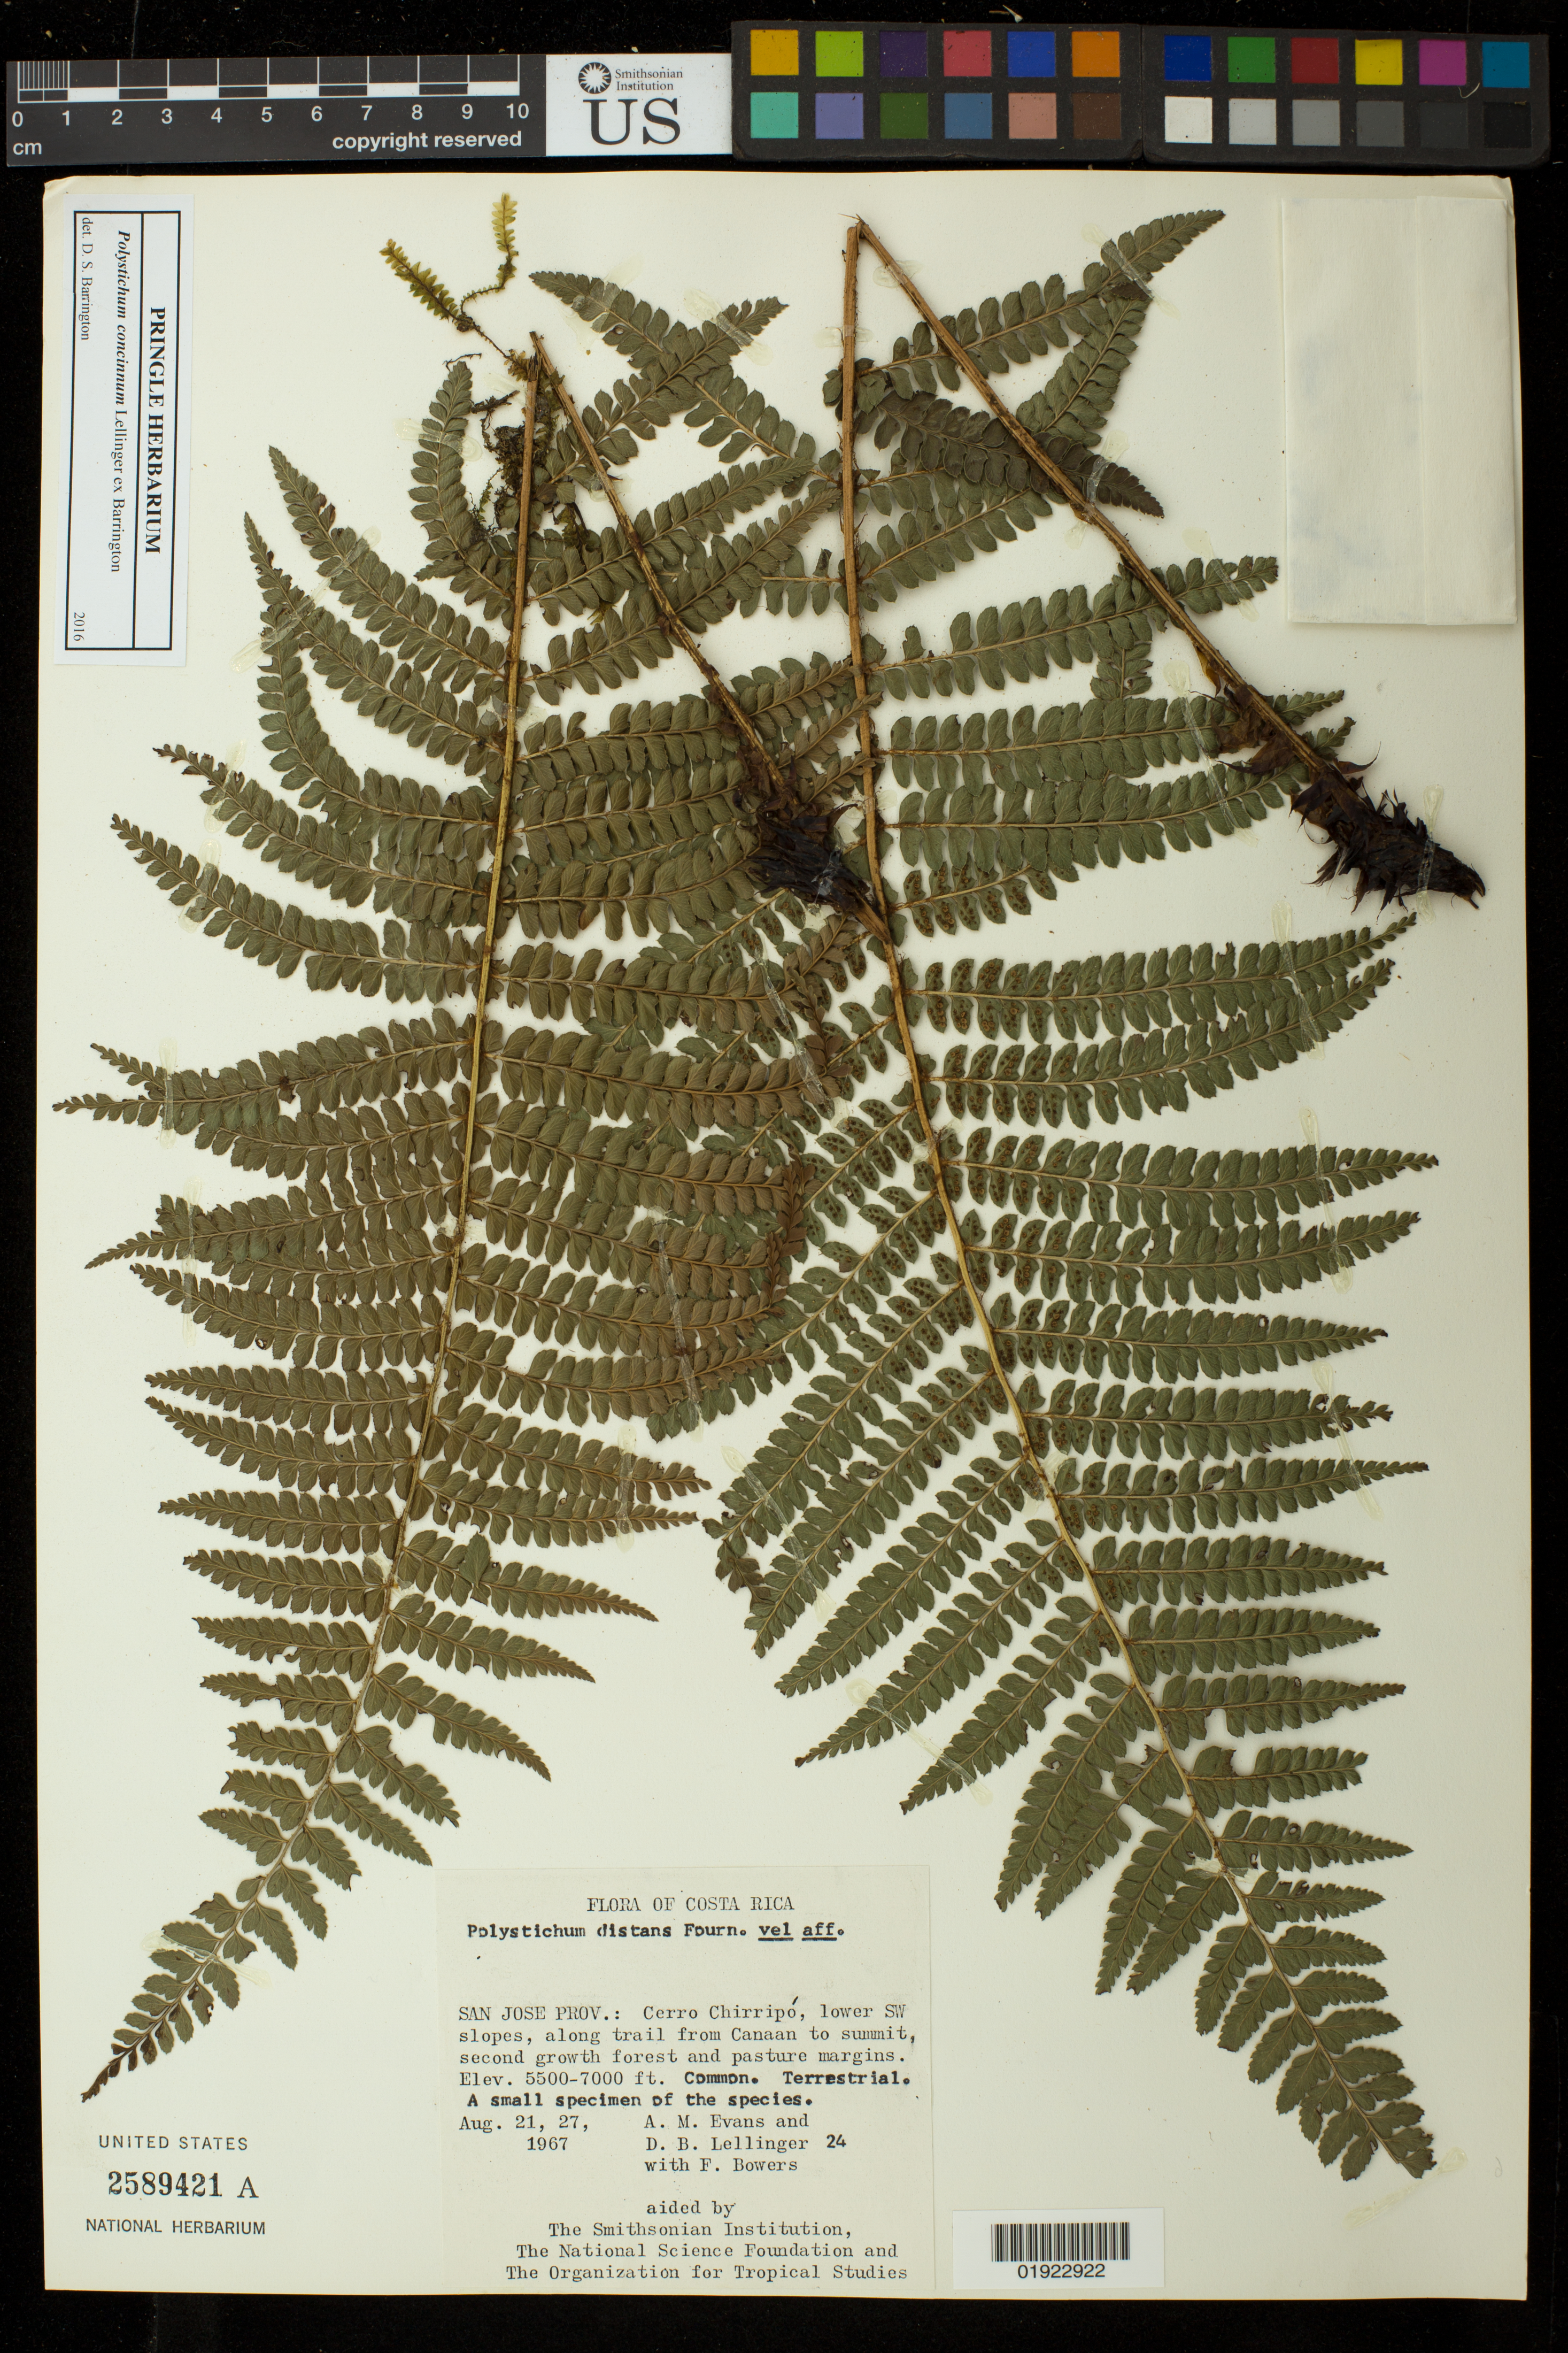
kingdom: Plantae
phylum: Tracheophyta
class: Polypodiopsida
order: Polypodiales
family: Dryopteridaceae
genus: Polystichum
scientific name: Polystichum concinnum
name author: Lellinger ex Barrington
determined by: Barrington, D. S., Curator (VT), University of Vermont (UNITED STATES)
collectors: A. M. Evans, D. B. Lellinger & F. Bowers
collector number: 24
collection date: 1967-08-21,1967-08-27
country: Costa Rica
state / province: San José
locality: Cerro Chirripo, lower SW slopes, along trail from Canaan to summit.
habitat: Second growth forest and pasture margins.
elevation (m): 1676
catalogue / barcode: US 2589421